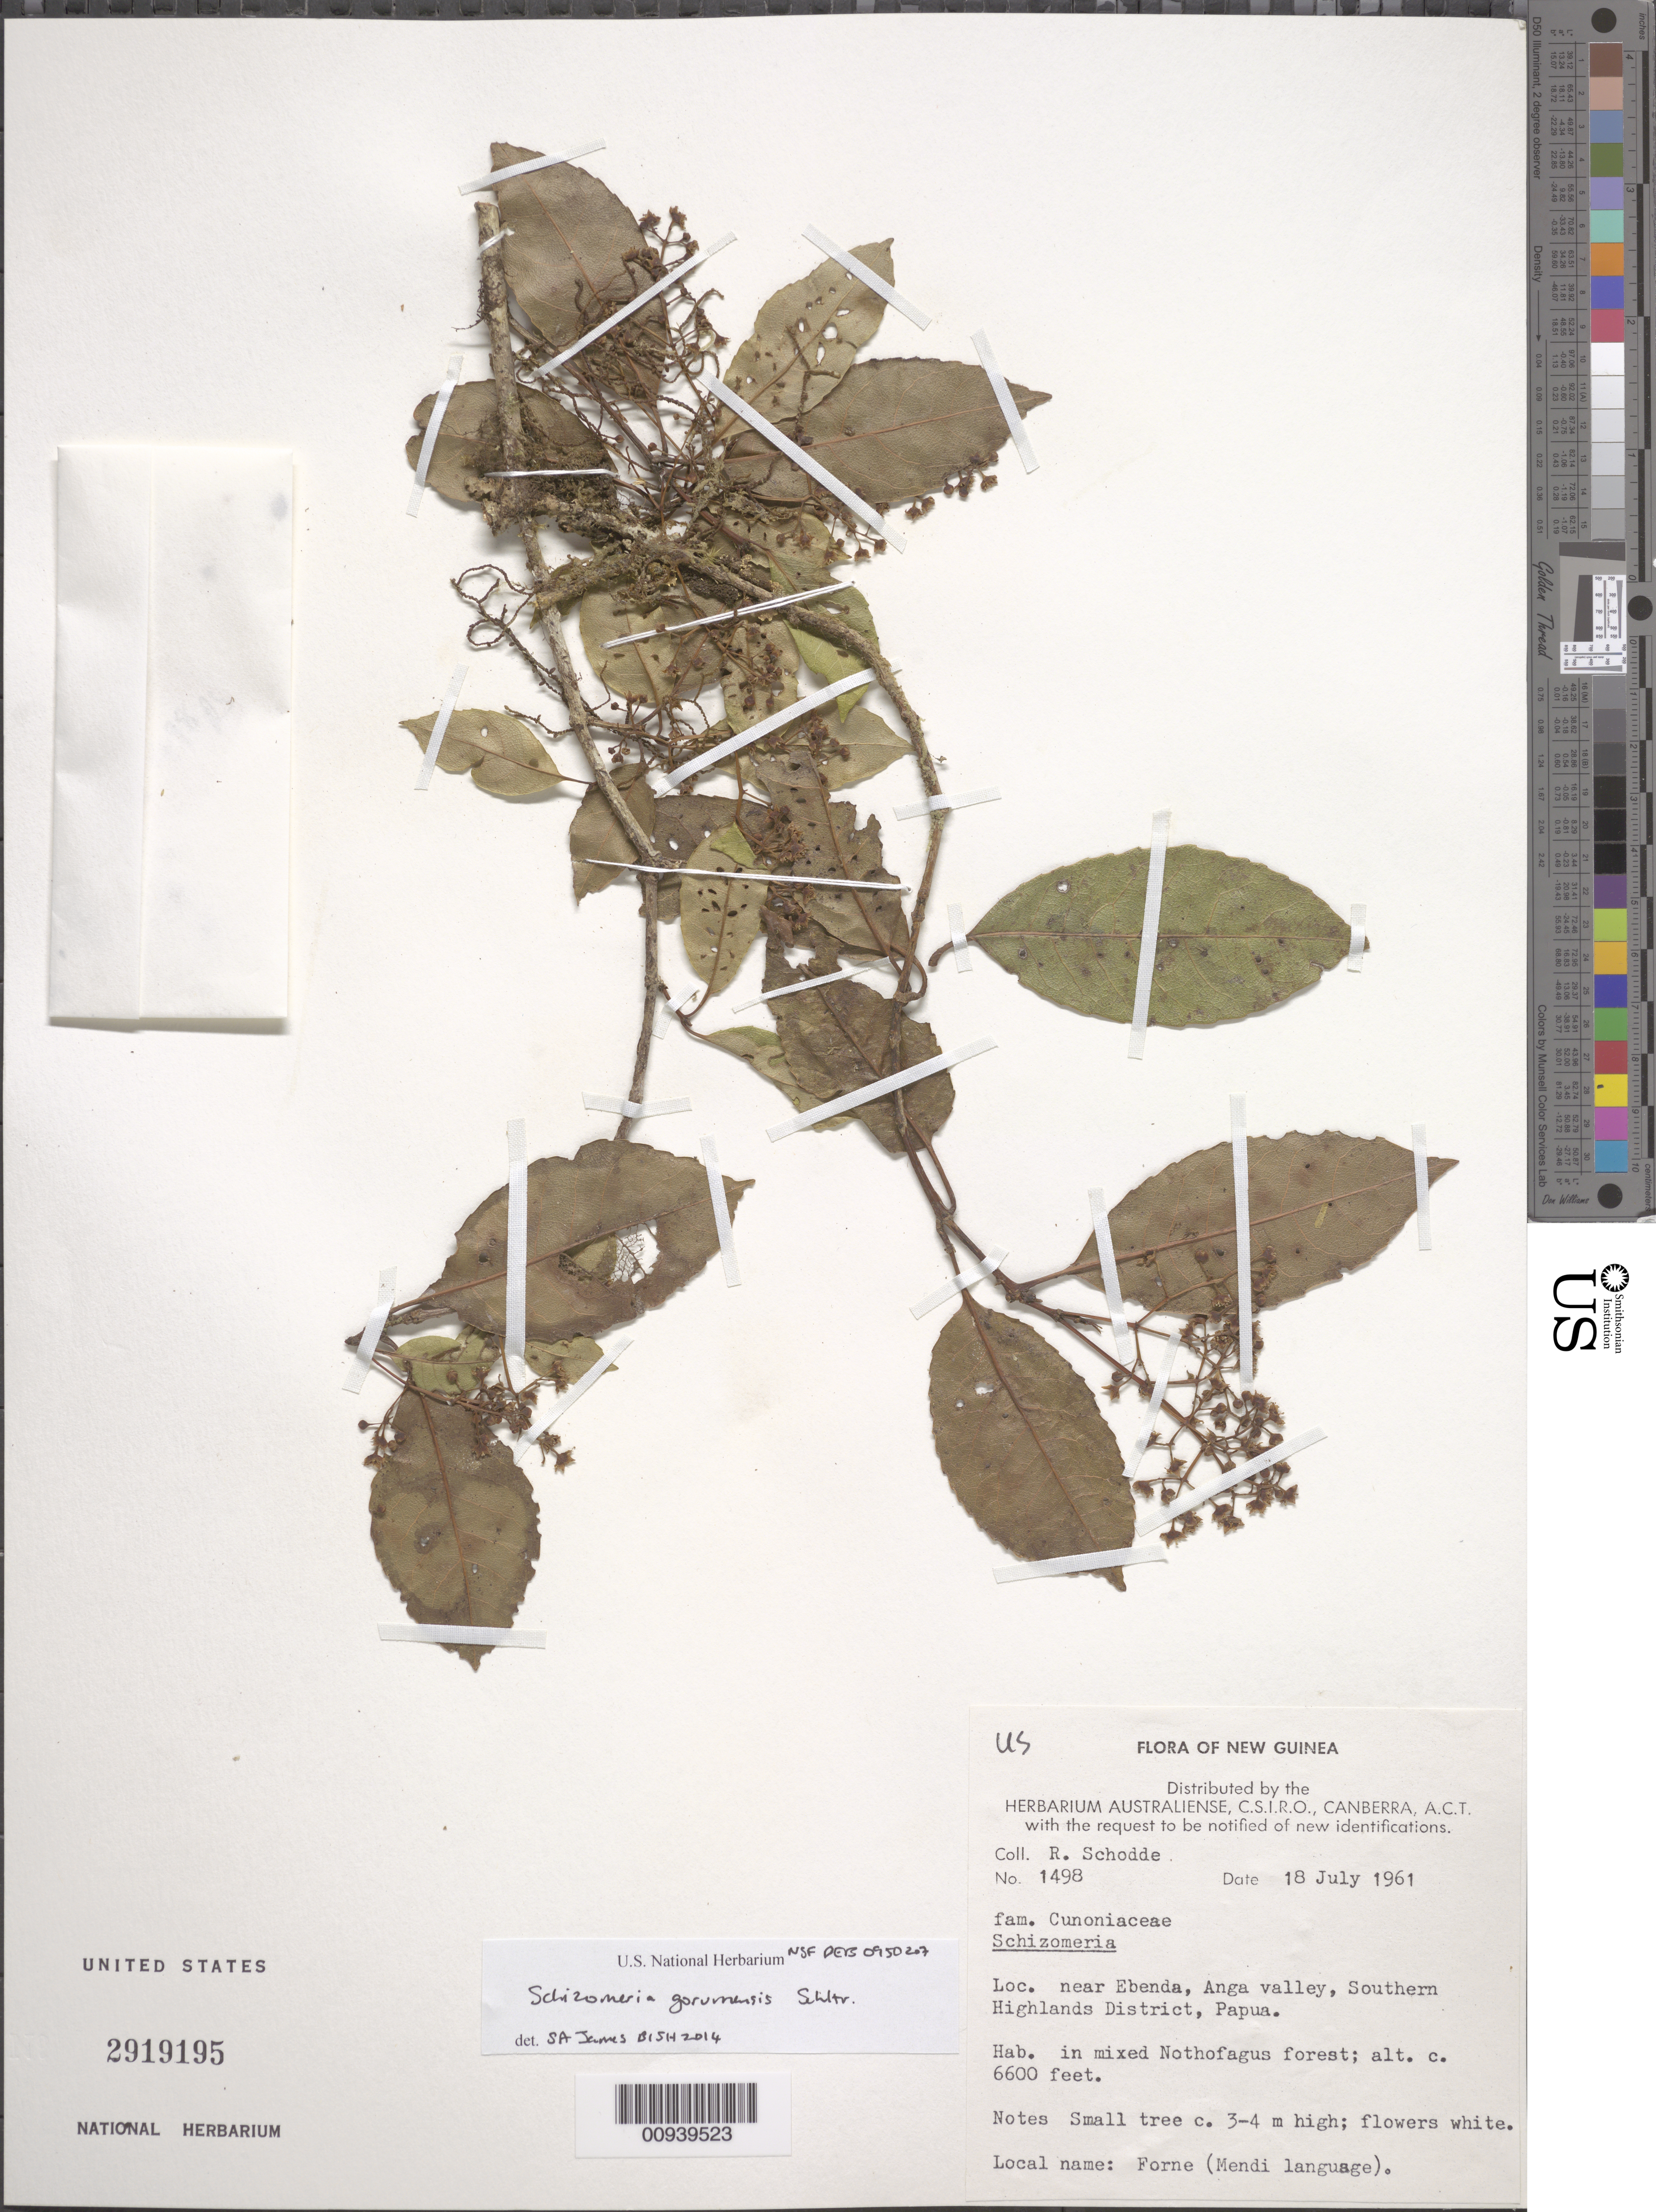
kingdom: Plantae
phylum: Tracheophyta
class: Magnoliopsida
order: Oxalidales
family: Cunoniaceae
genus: Schizomeria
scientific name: Schizomeria sp.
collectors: R. Schodde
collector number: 1498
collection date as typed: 18 Jul 1961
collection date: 1961-07-18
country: Papua New Guinea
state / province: Southern Highlands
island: New Guinea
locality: Anga valley, near Ebenda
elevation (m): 2012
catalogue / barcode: US 2919195